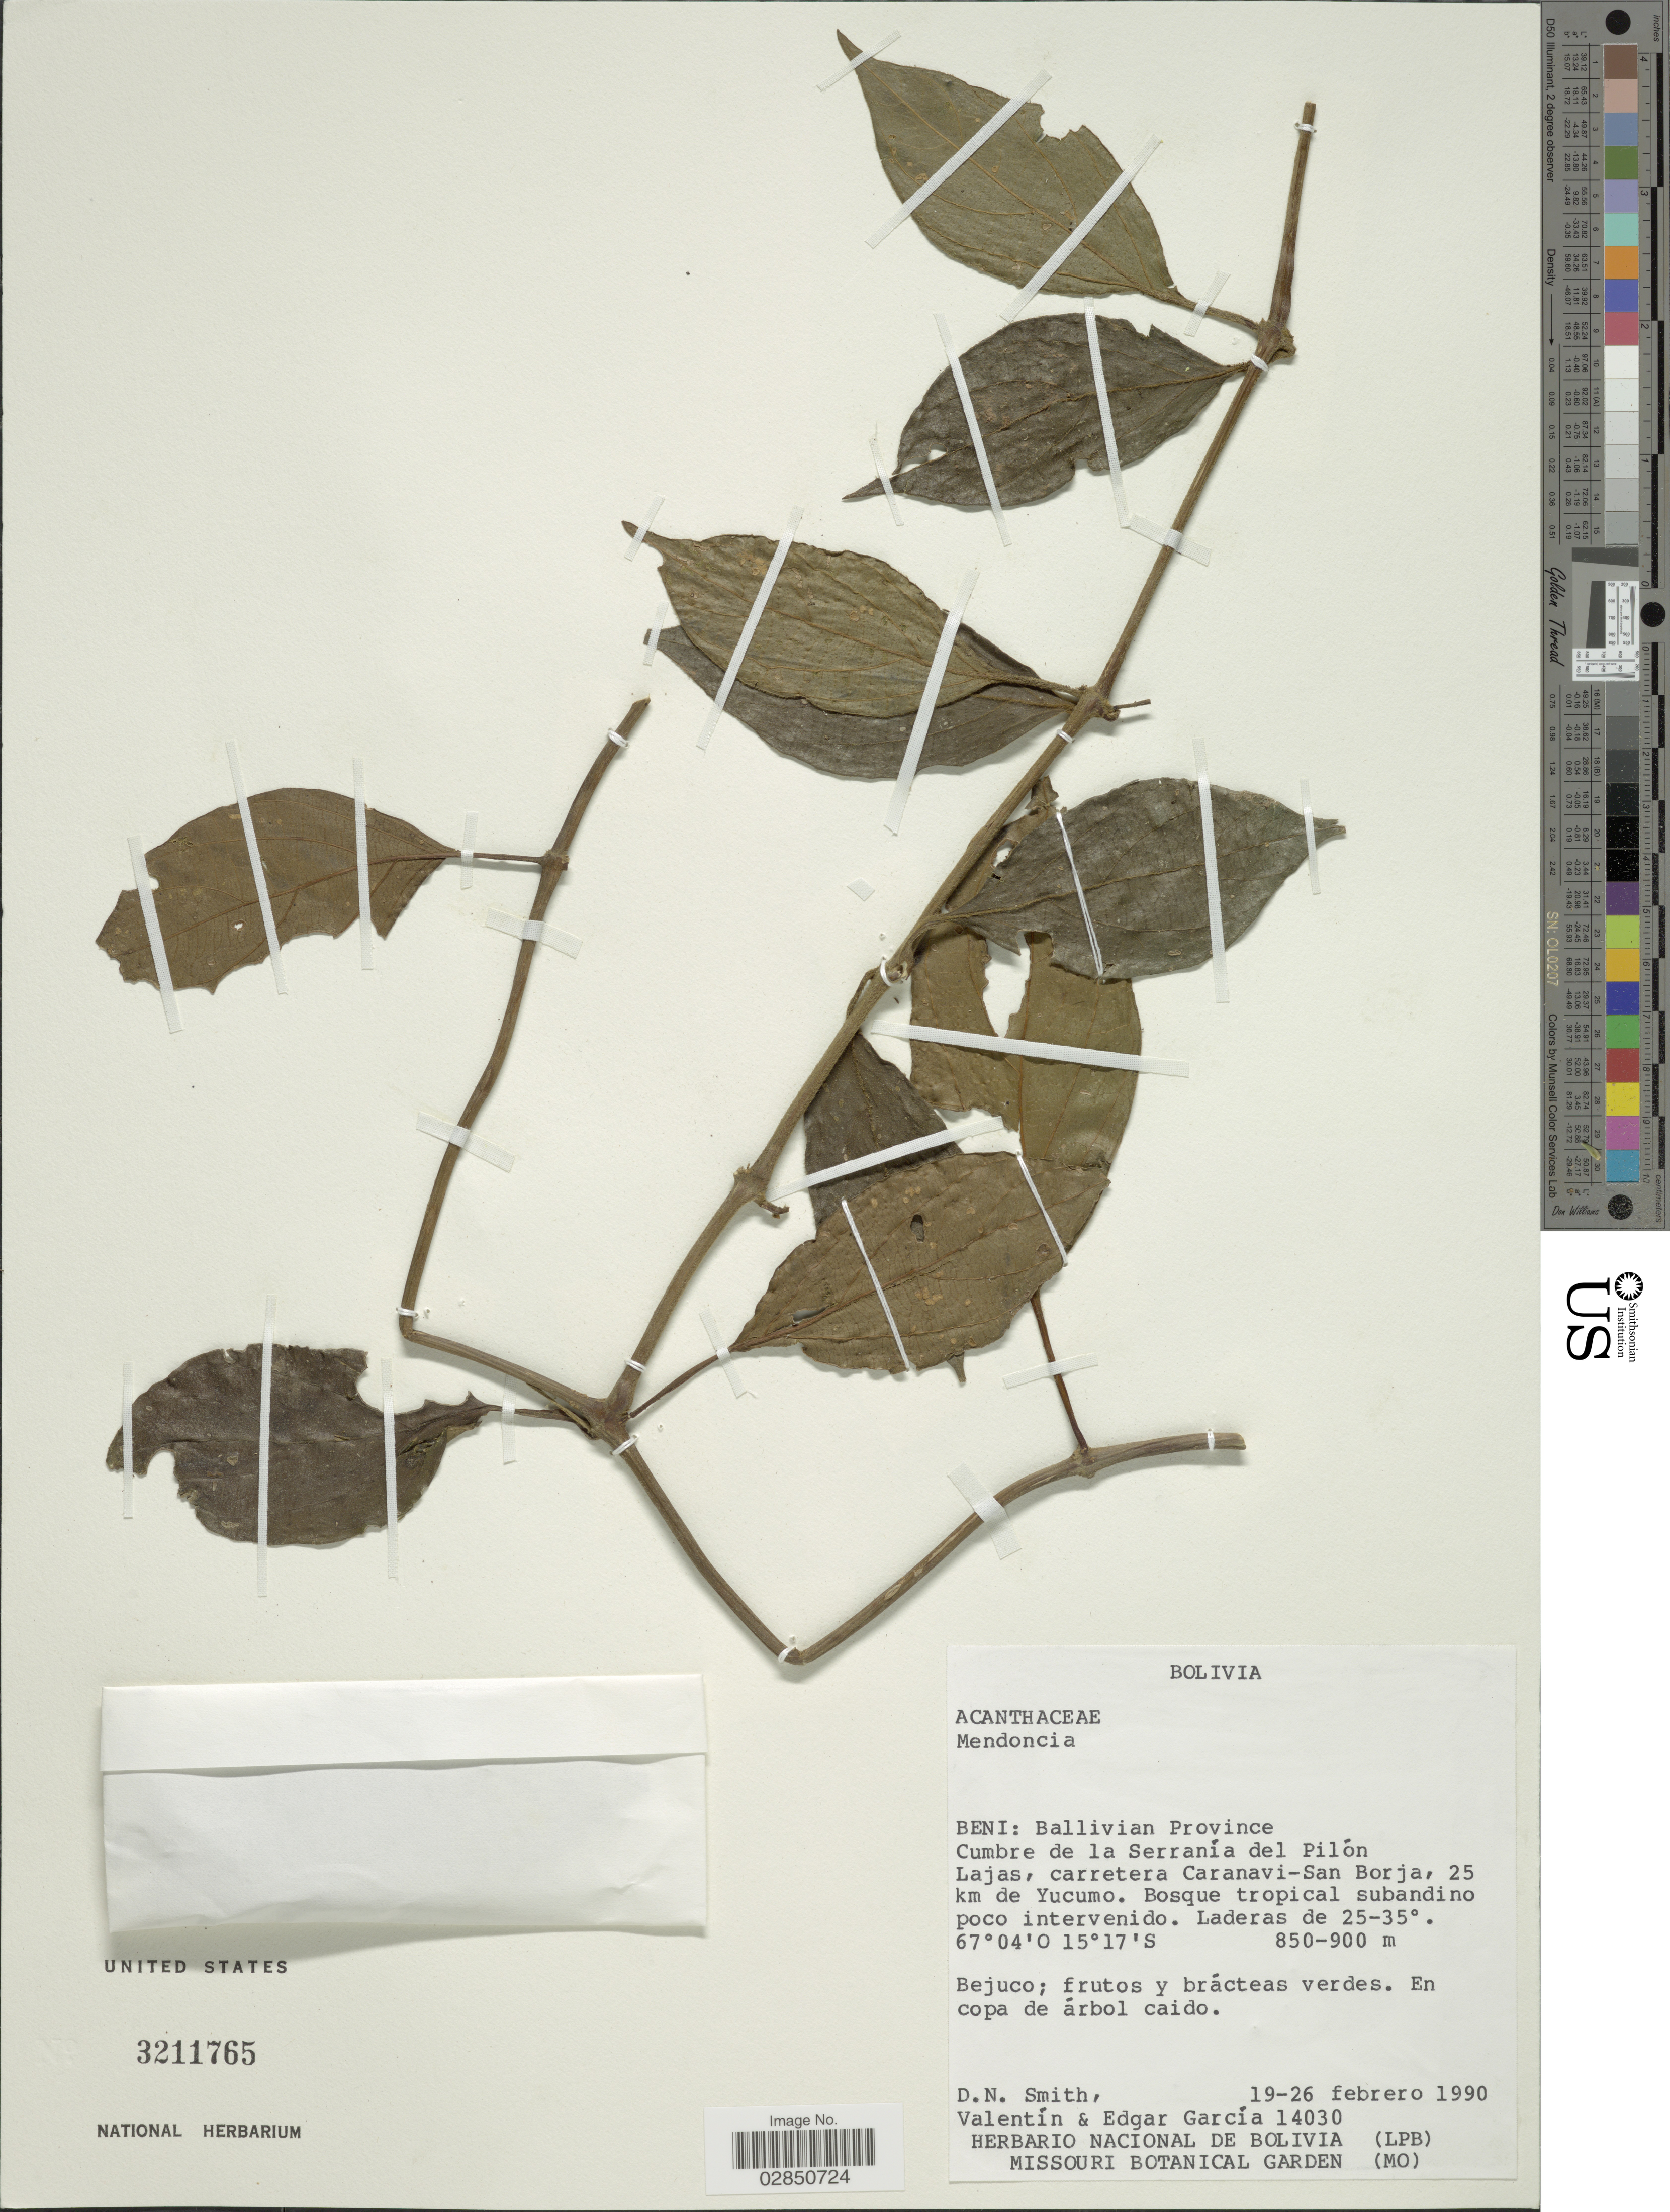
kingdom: Plantae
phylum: Tracheophyta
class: Magnoliopsida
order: Lamiales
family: Acanthaceae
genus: Mendoncia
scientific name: Mendoncia aspera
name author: (Ruiz & Pav.) Nees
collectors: D. Smith, -. Valentín & E. Garcia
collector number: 14030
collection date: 1990-02-19/1990-02-26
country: Bolivia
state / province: Beni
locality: Beni: Ballivian Province, Cumbre de la Serranía del Pilón Lajas, carretera Caranavi-San Borja, 25 km de Yucumo.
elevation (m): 850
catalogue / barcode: US 3211765